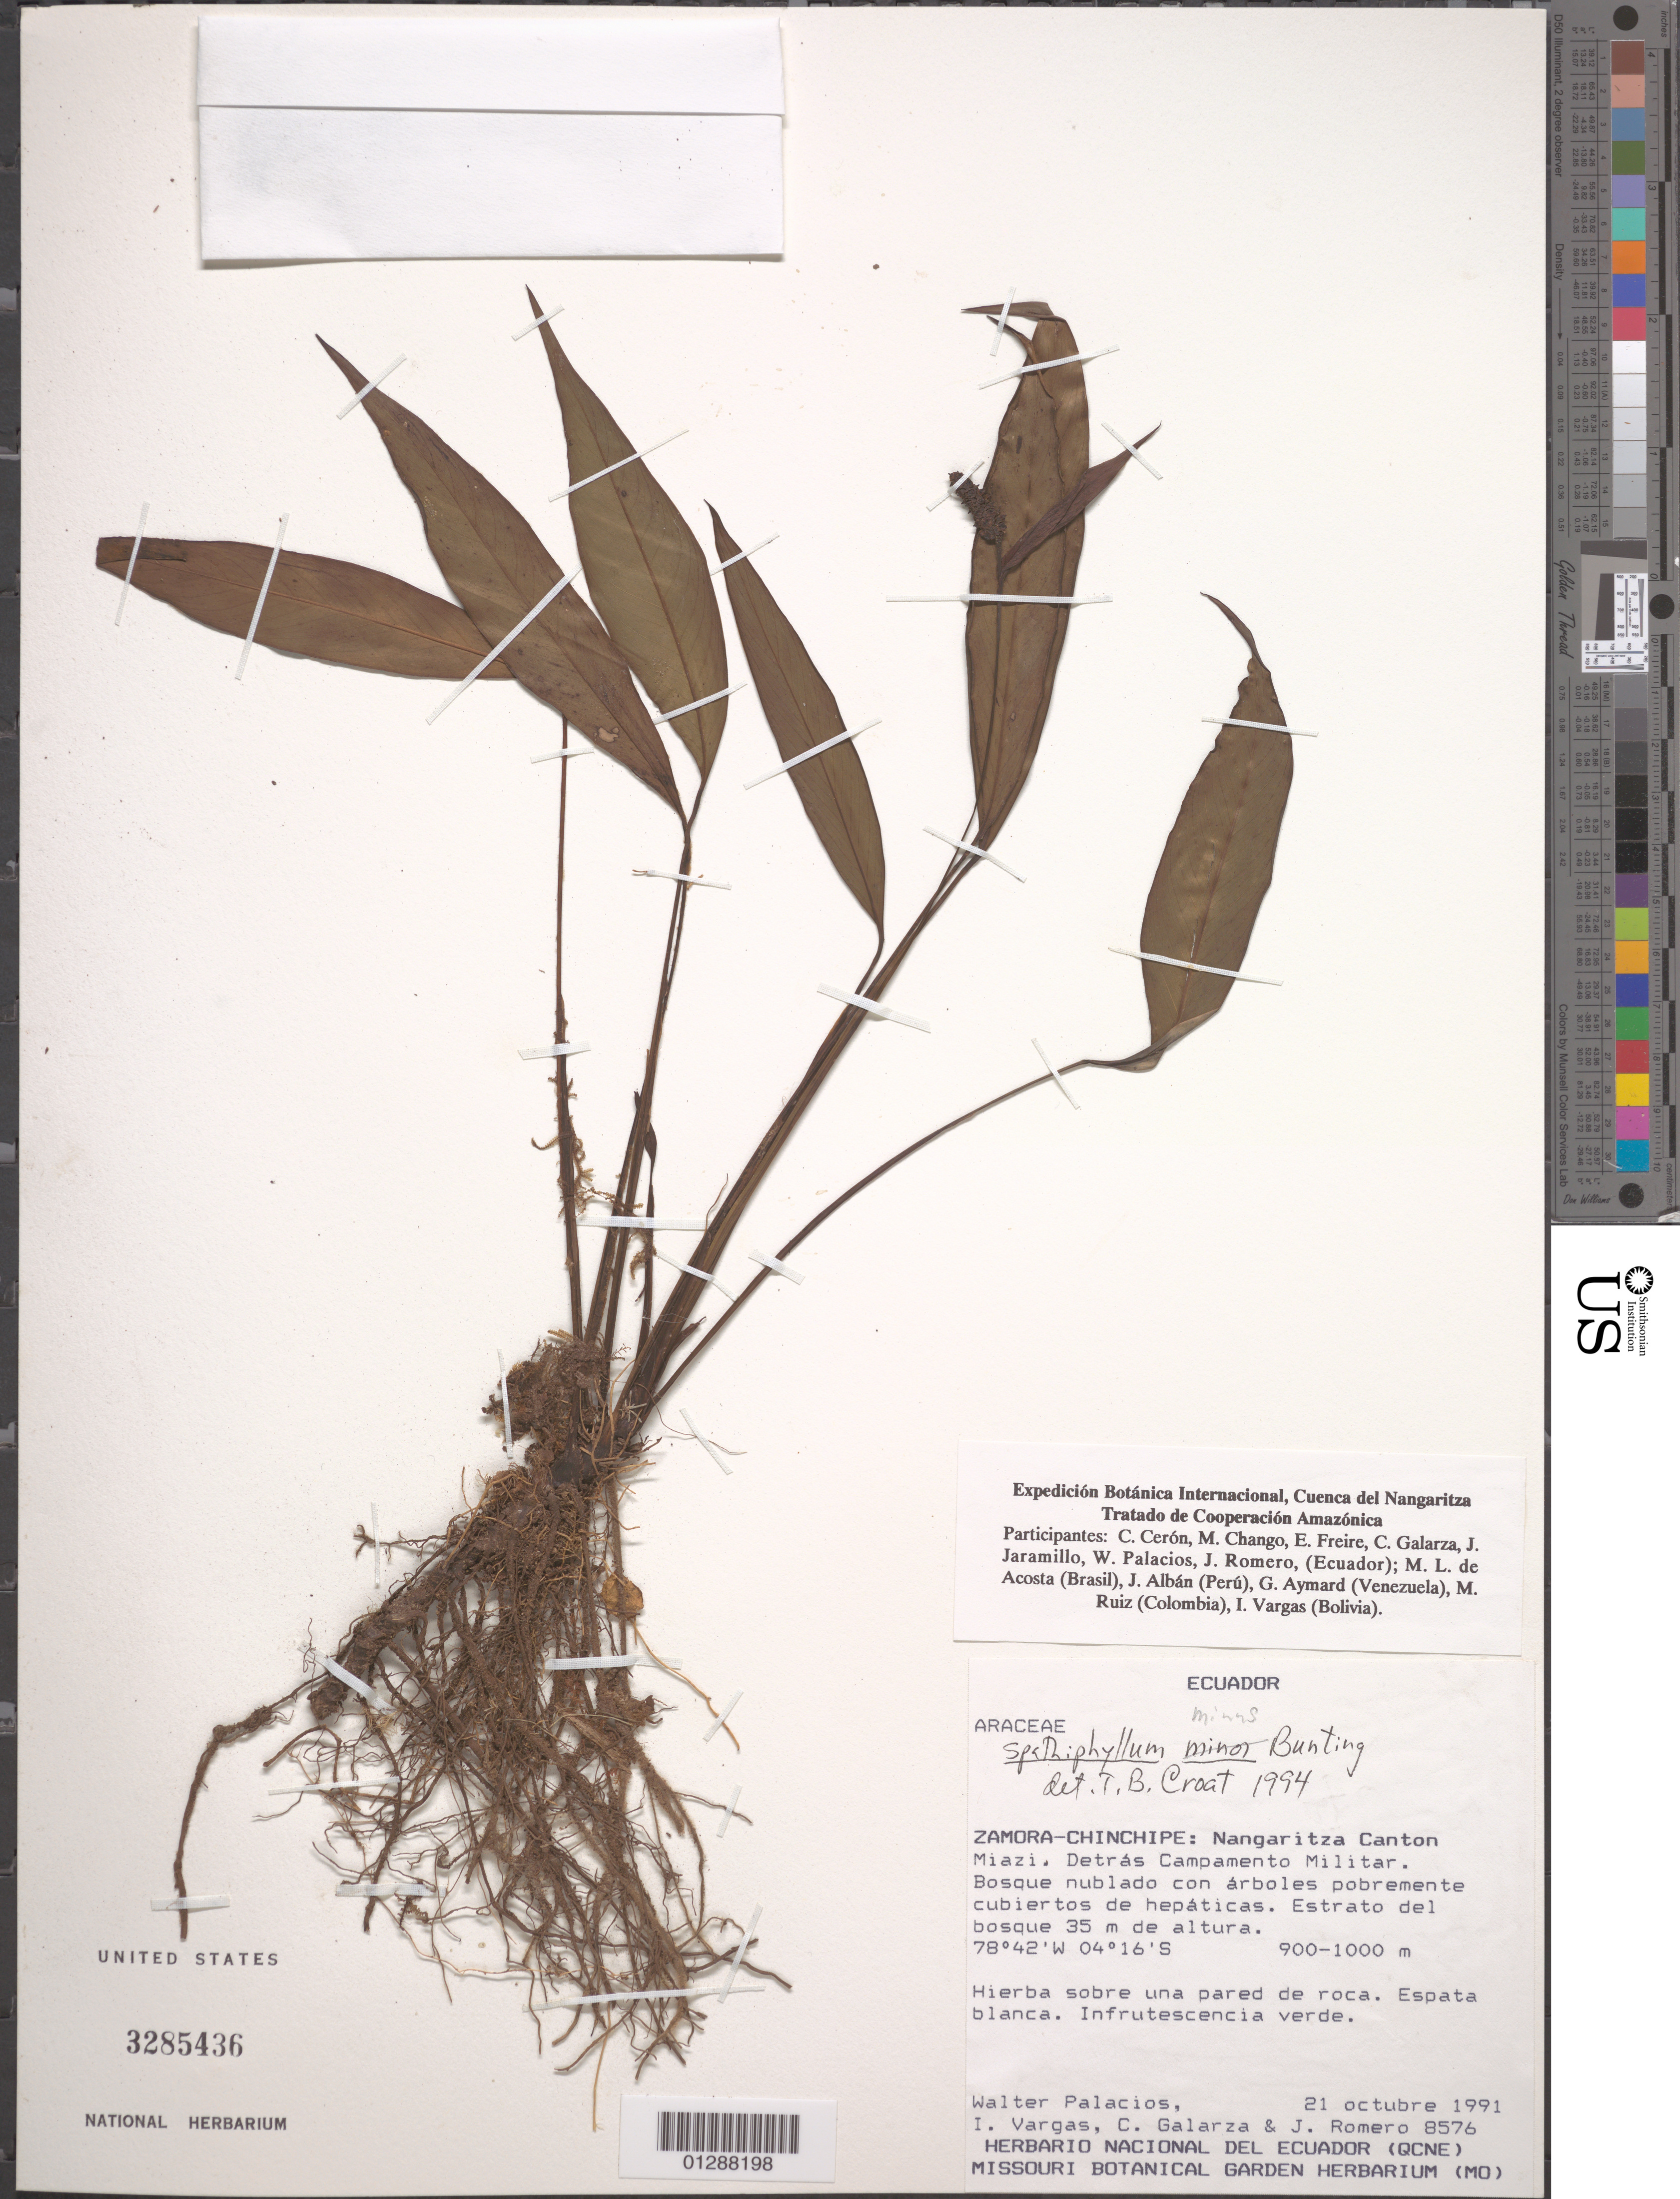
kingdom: Plantae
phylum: Tracheophyta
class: Liliopsida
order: Alismatales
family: Araceae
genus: Spathiphyllum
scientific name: Spathiphyllum minor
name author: G.S. Bunting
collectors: W. Palacios, I. Vargas, C. Galarza & J. Romero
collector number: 8576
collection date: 1991-10-21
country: Ecuador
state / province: Zamora-Chinchipe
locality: Nangaritza Canton. Miazi. Detrás Campamento Militar.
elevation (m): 900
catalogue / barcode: US 3285436